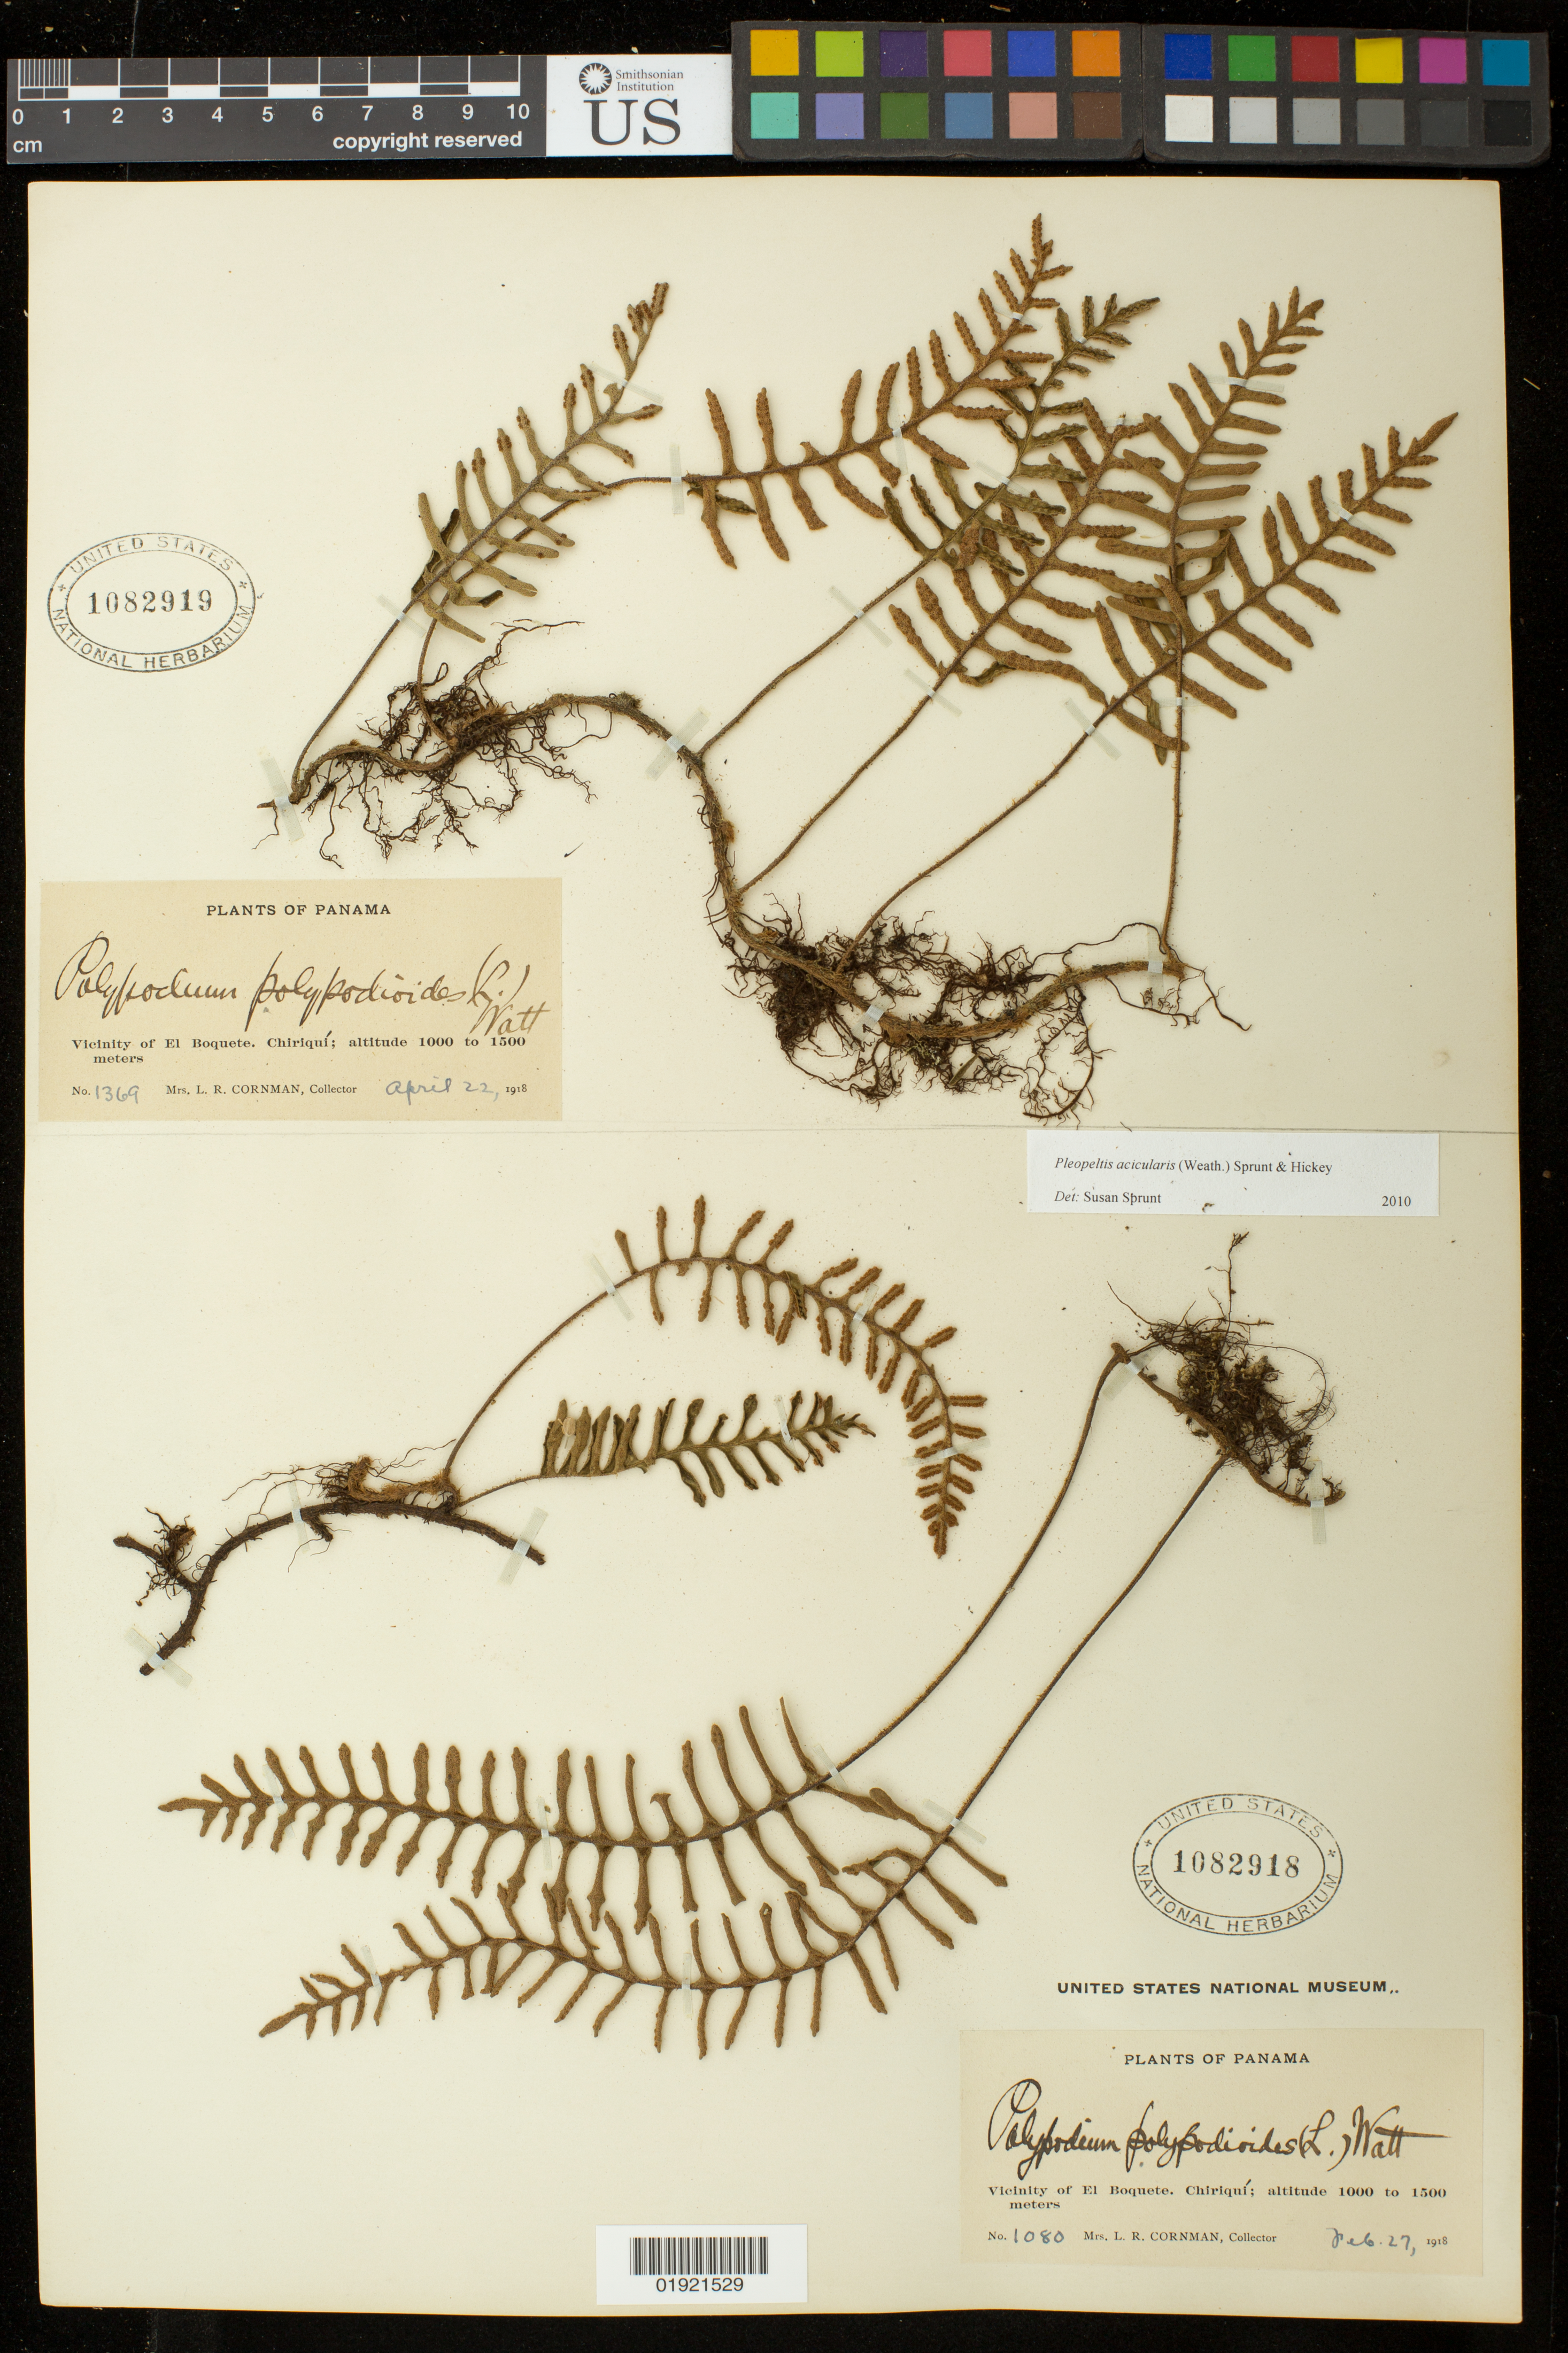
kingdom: Plantae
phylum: Tracheophyta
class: Polypodiopsida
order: Polypodiales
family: Polypodiaceae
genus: Pleopeltis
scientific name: Pleopeltis acicularis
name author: (Weath.) A.R. Sm. & Krömer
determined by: Sprunt, S. V.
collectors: L. Cornman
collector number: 1080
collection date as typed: Feb. 27, 1918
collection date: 1918-02-27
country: Panama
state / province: Chiriqui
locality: Vicinity of El Boquete. Chiriqui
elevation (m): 1000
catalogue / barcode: US 1082918